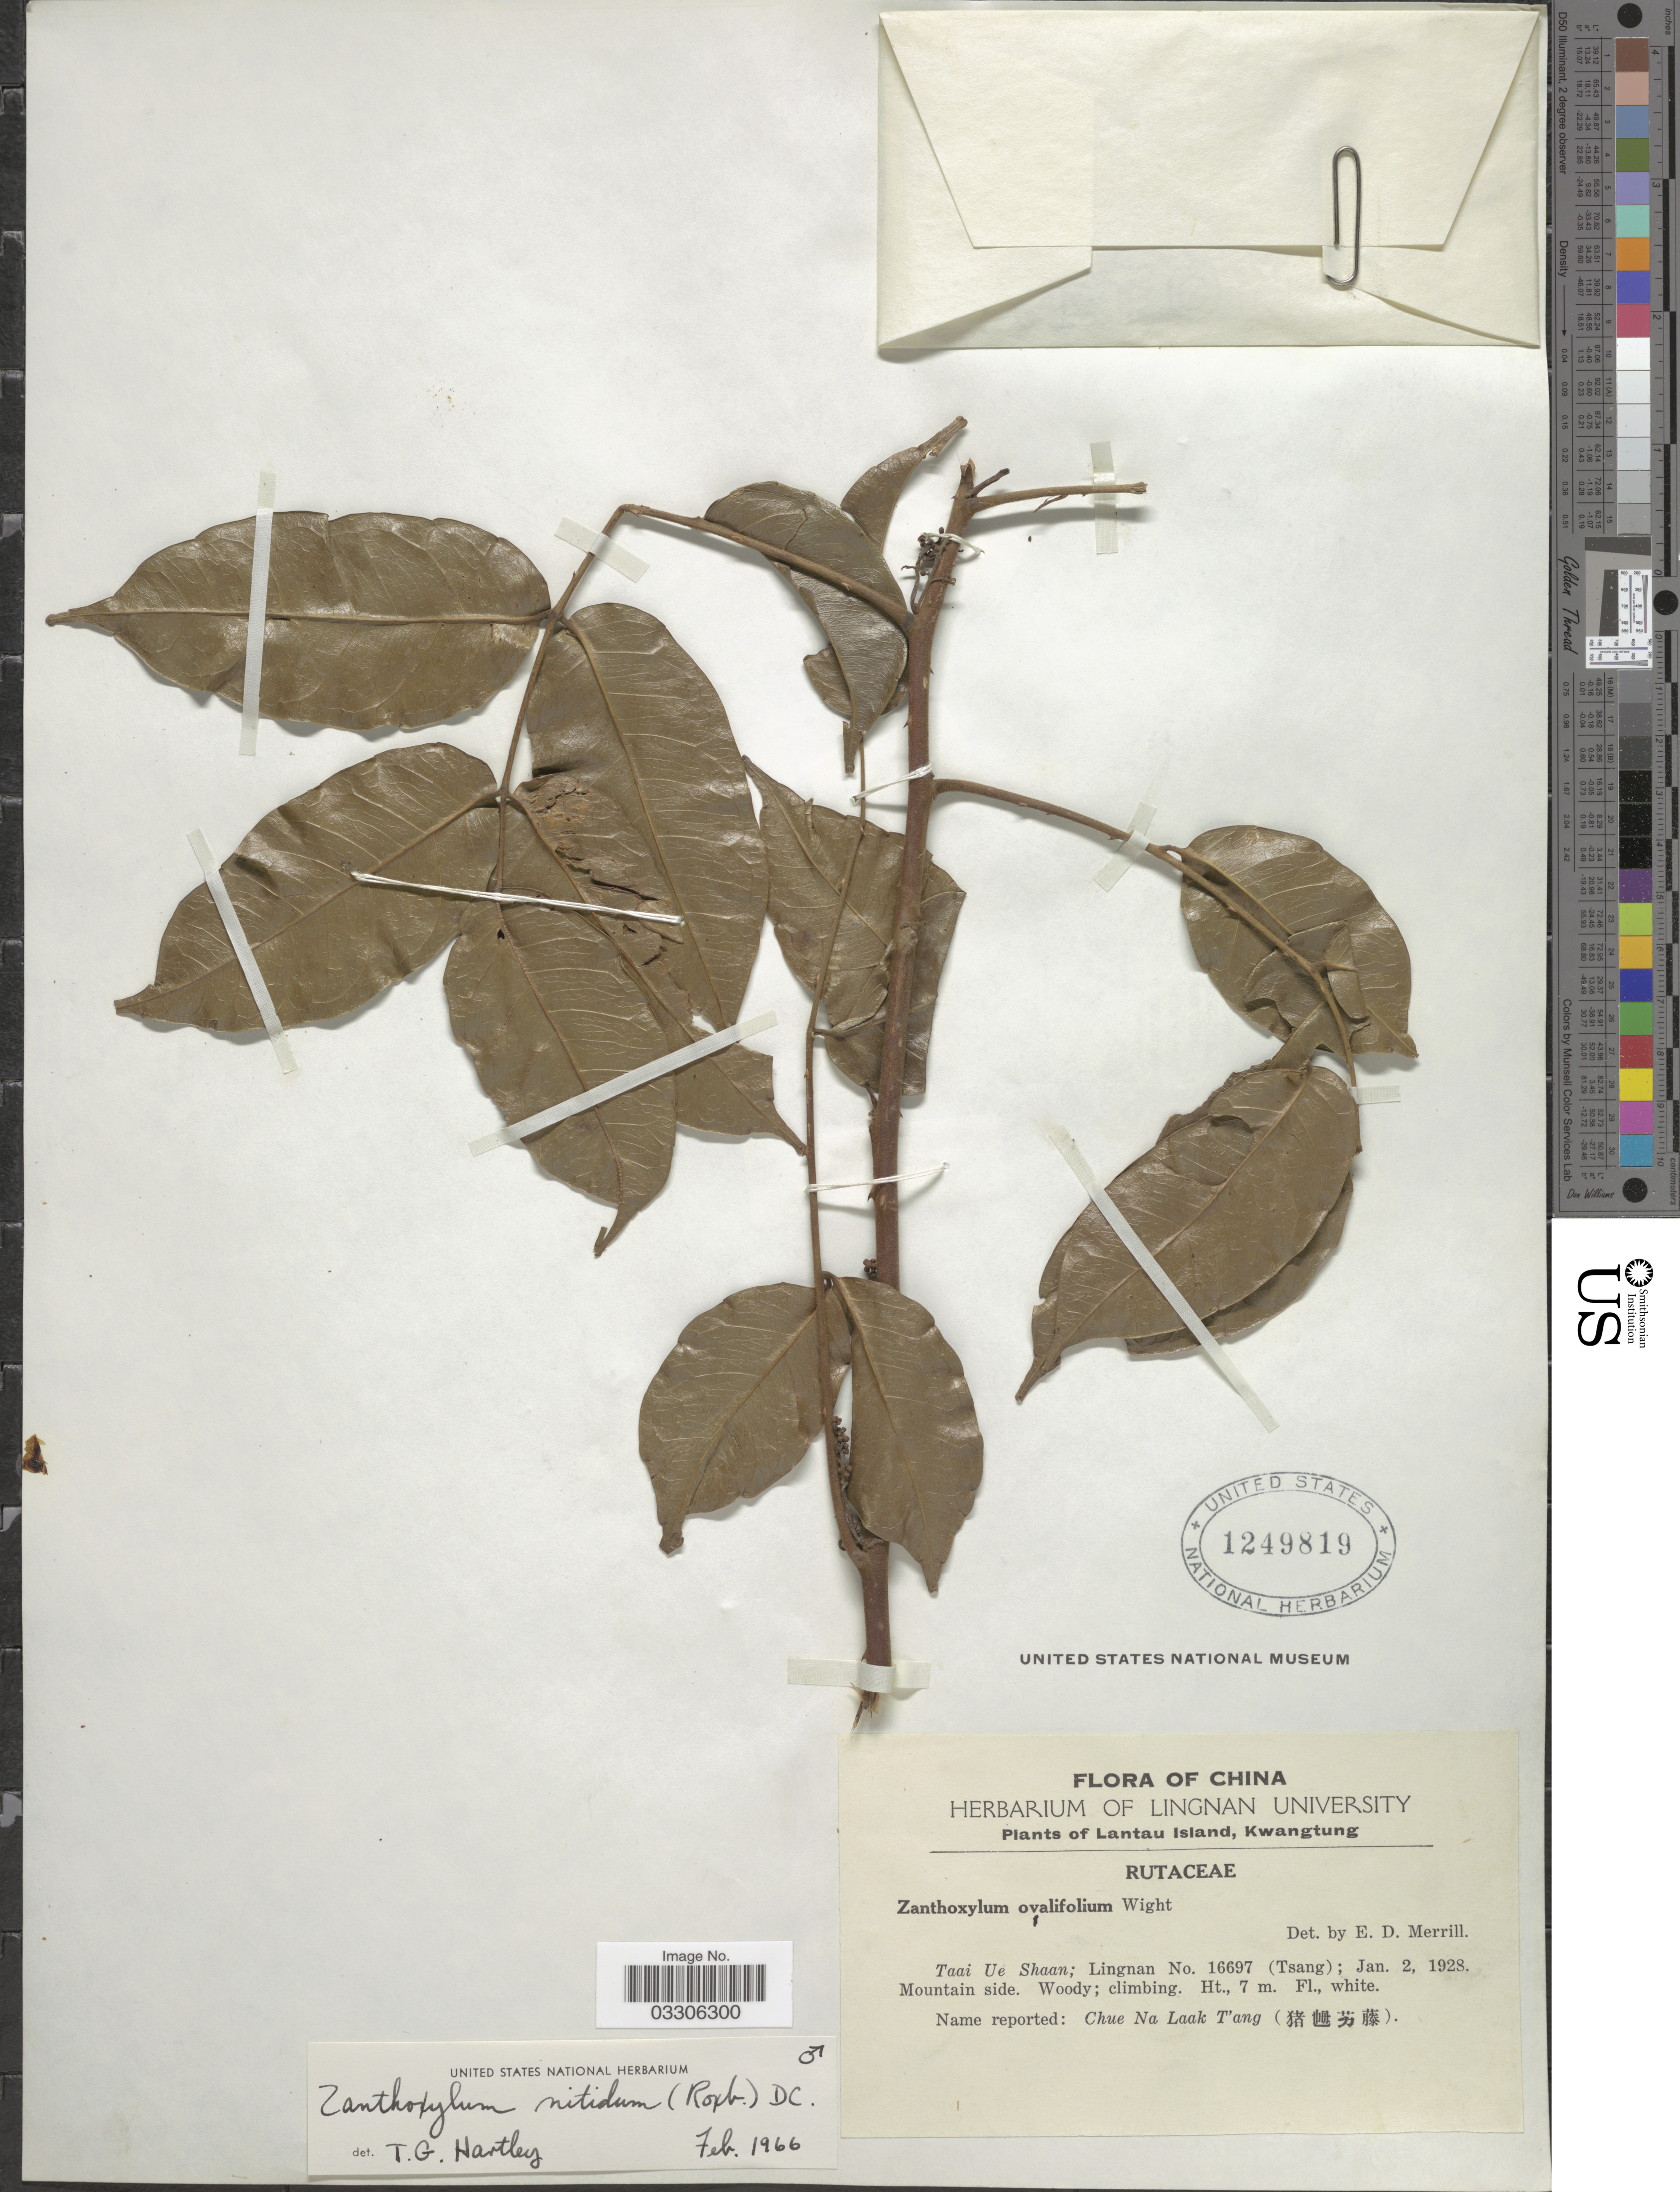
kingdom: Plantae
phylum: Tracheophyta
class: Magnoliopsida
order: Sapindales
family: Rutaceae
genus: Zanthoxylum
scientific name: Zanthoxylum nitidum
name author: Bunge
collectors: -. T'sang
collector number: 16697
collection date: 1928-01-02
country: China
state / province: Guangdong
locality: Lantau Island, Kwangtung. Taai Ue Shaan; Lingnan.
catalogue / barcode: US 1249819